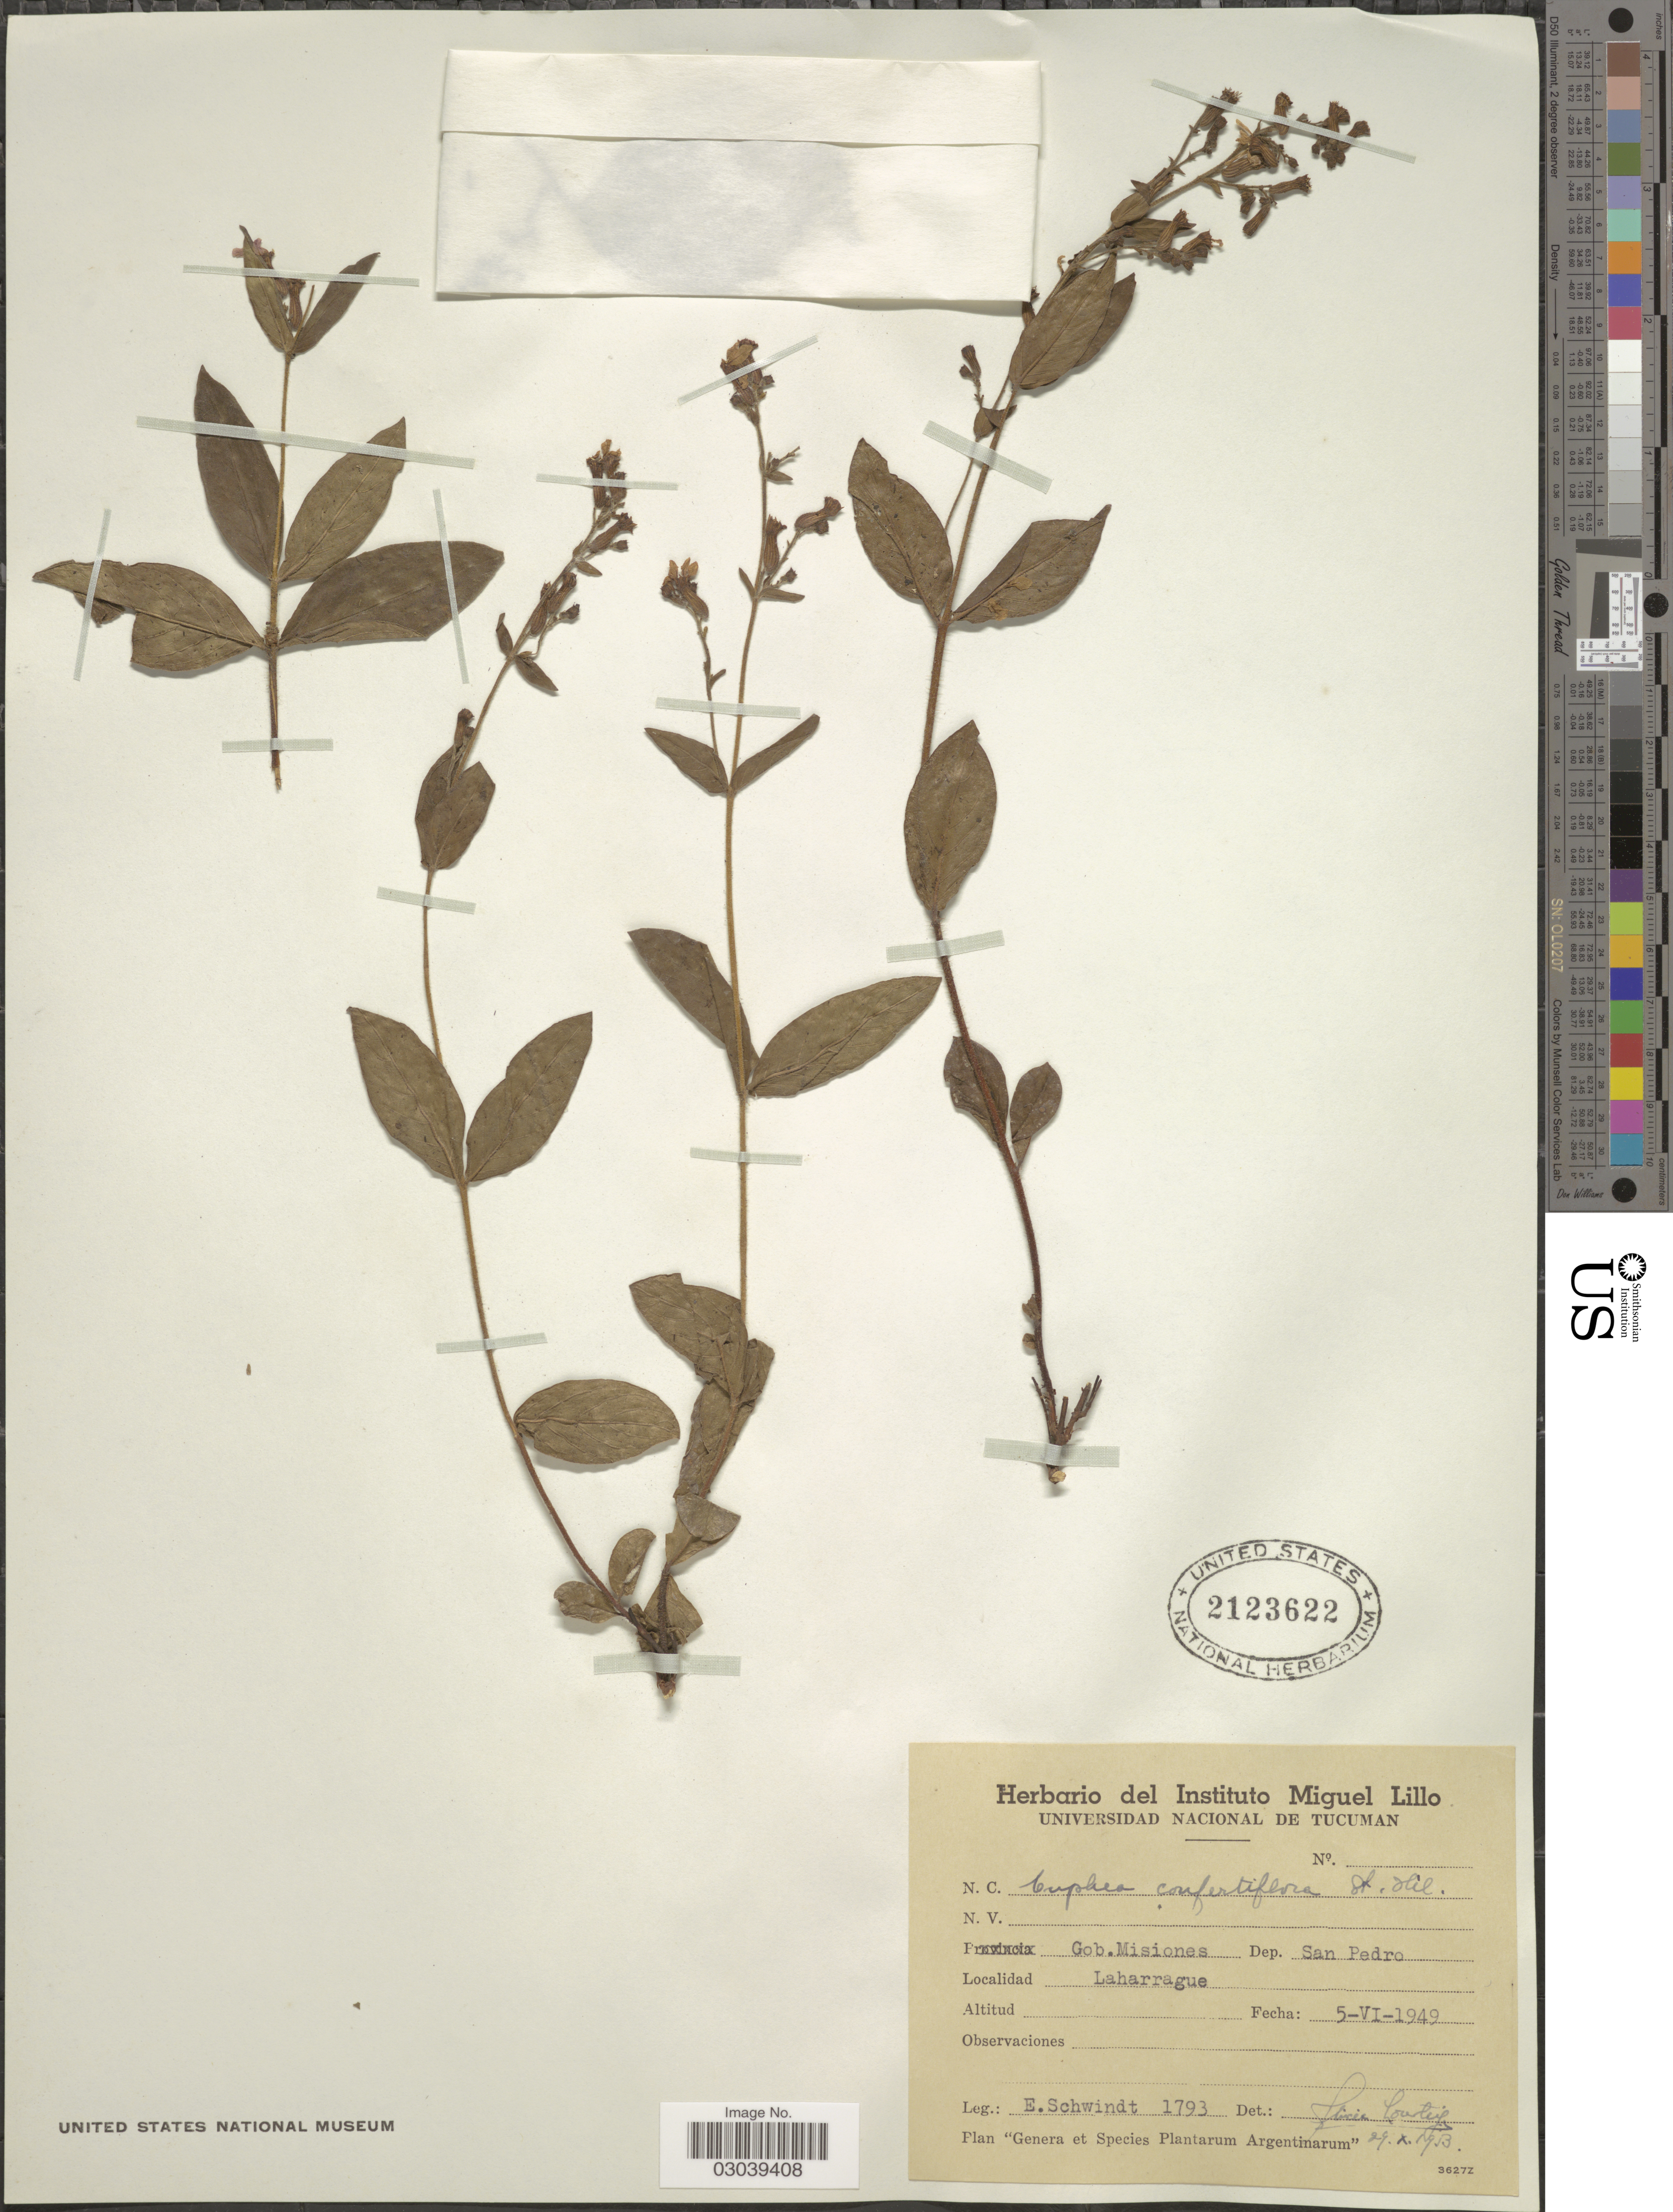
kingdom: Plantae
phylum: Tracheophyta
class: Magnoliopsida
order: Myrtales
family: Lythraceae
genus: Cuphea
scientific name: Cuphea confertiflora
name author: A. St.-Hil.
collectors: E. Schwindt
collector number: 1793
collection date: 1949-06-05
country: Argentina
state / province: Misiones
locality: Gob. Misiones. Dep. San Pedro. Laharrague.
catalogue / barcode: US 2123622